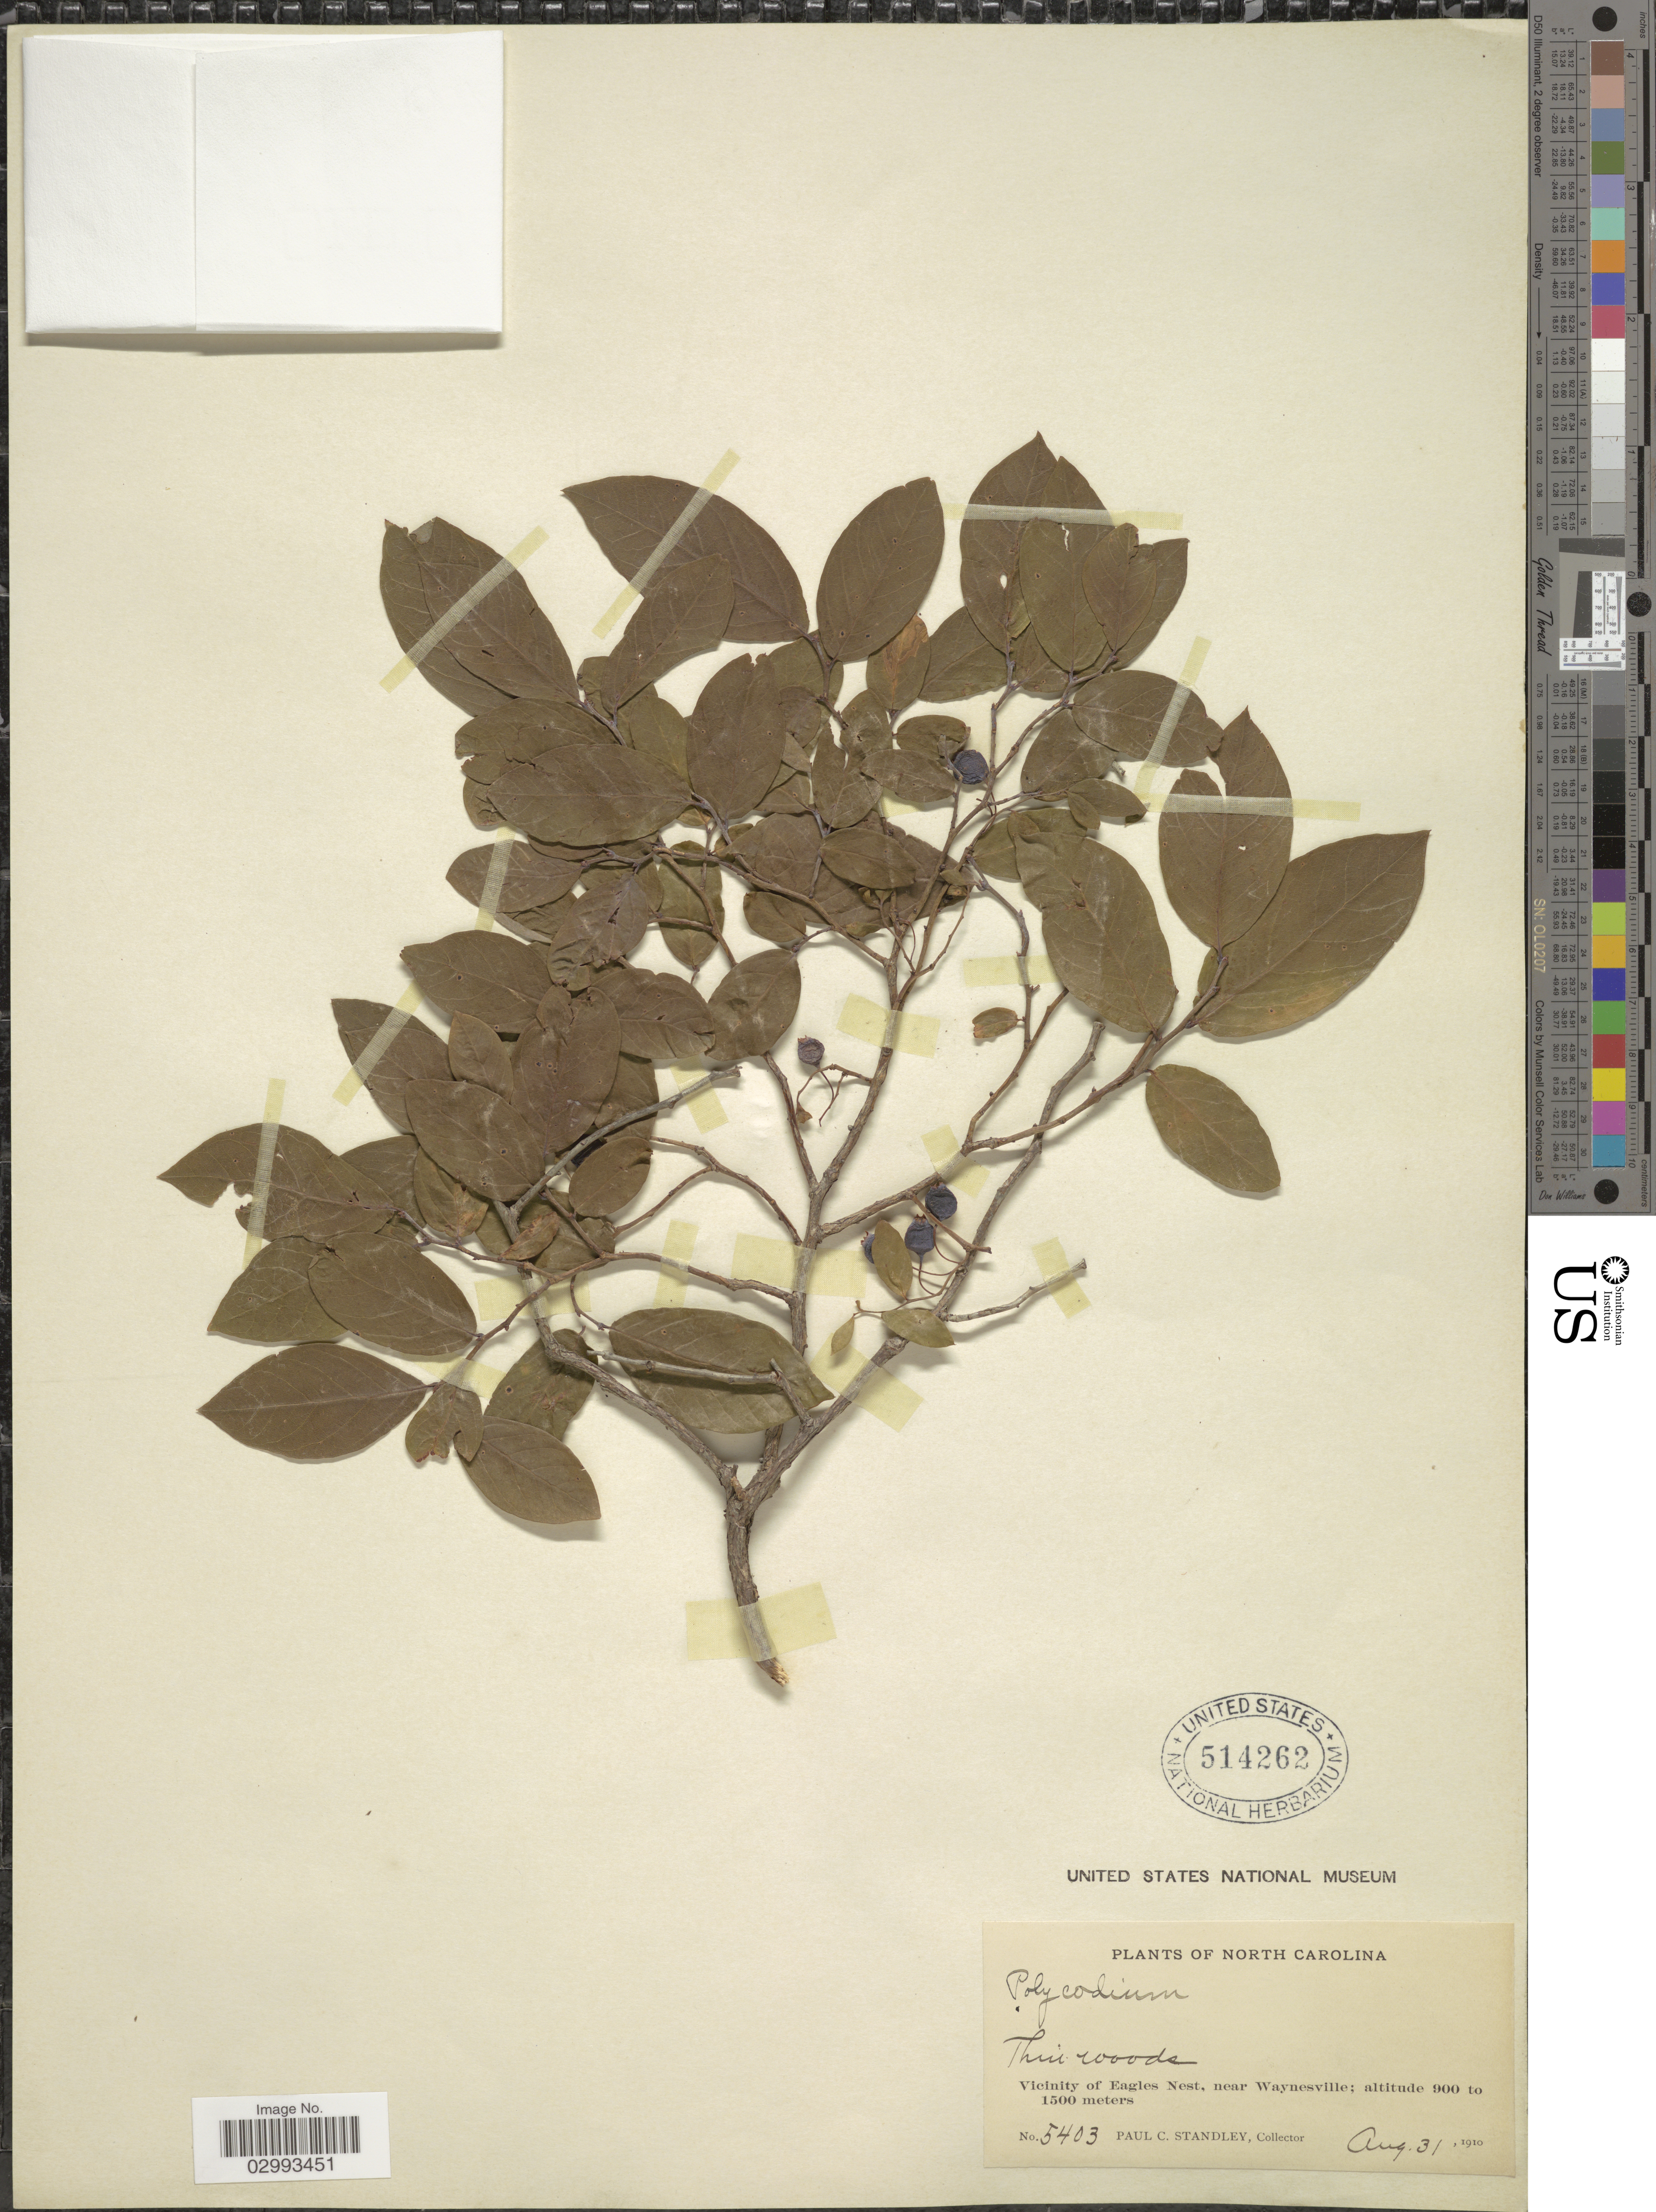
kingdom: Plantae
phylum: Tracheophyta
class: Magnoliopsida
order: Ericales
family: Ericaceae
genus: Polycodium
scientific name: Polycodium sp.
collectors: P. C. Standley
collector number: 5403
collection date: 1910-08-31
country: United States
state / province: North Carolina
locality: Vicinity of Eagles Nest, near Waynesville.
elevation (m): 900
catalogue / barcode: US 514262